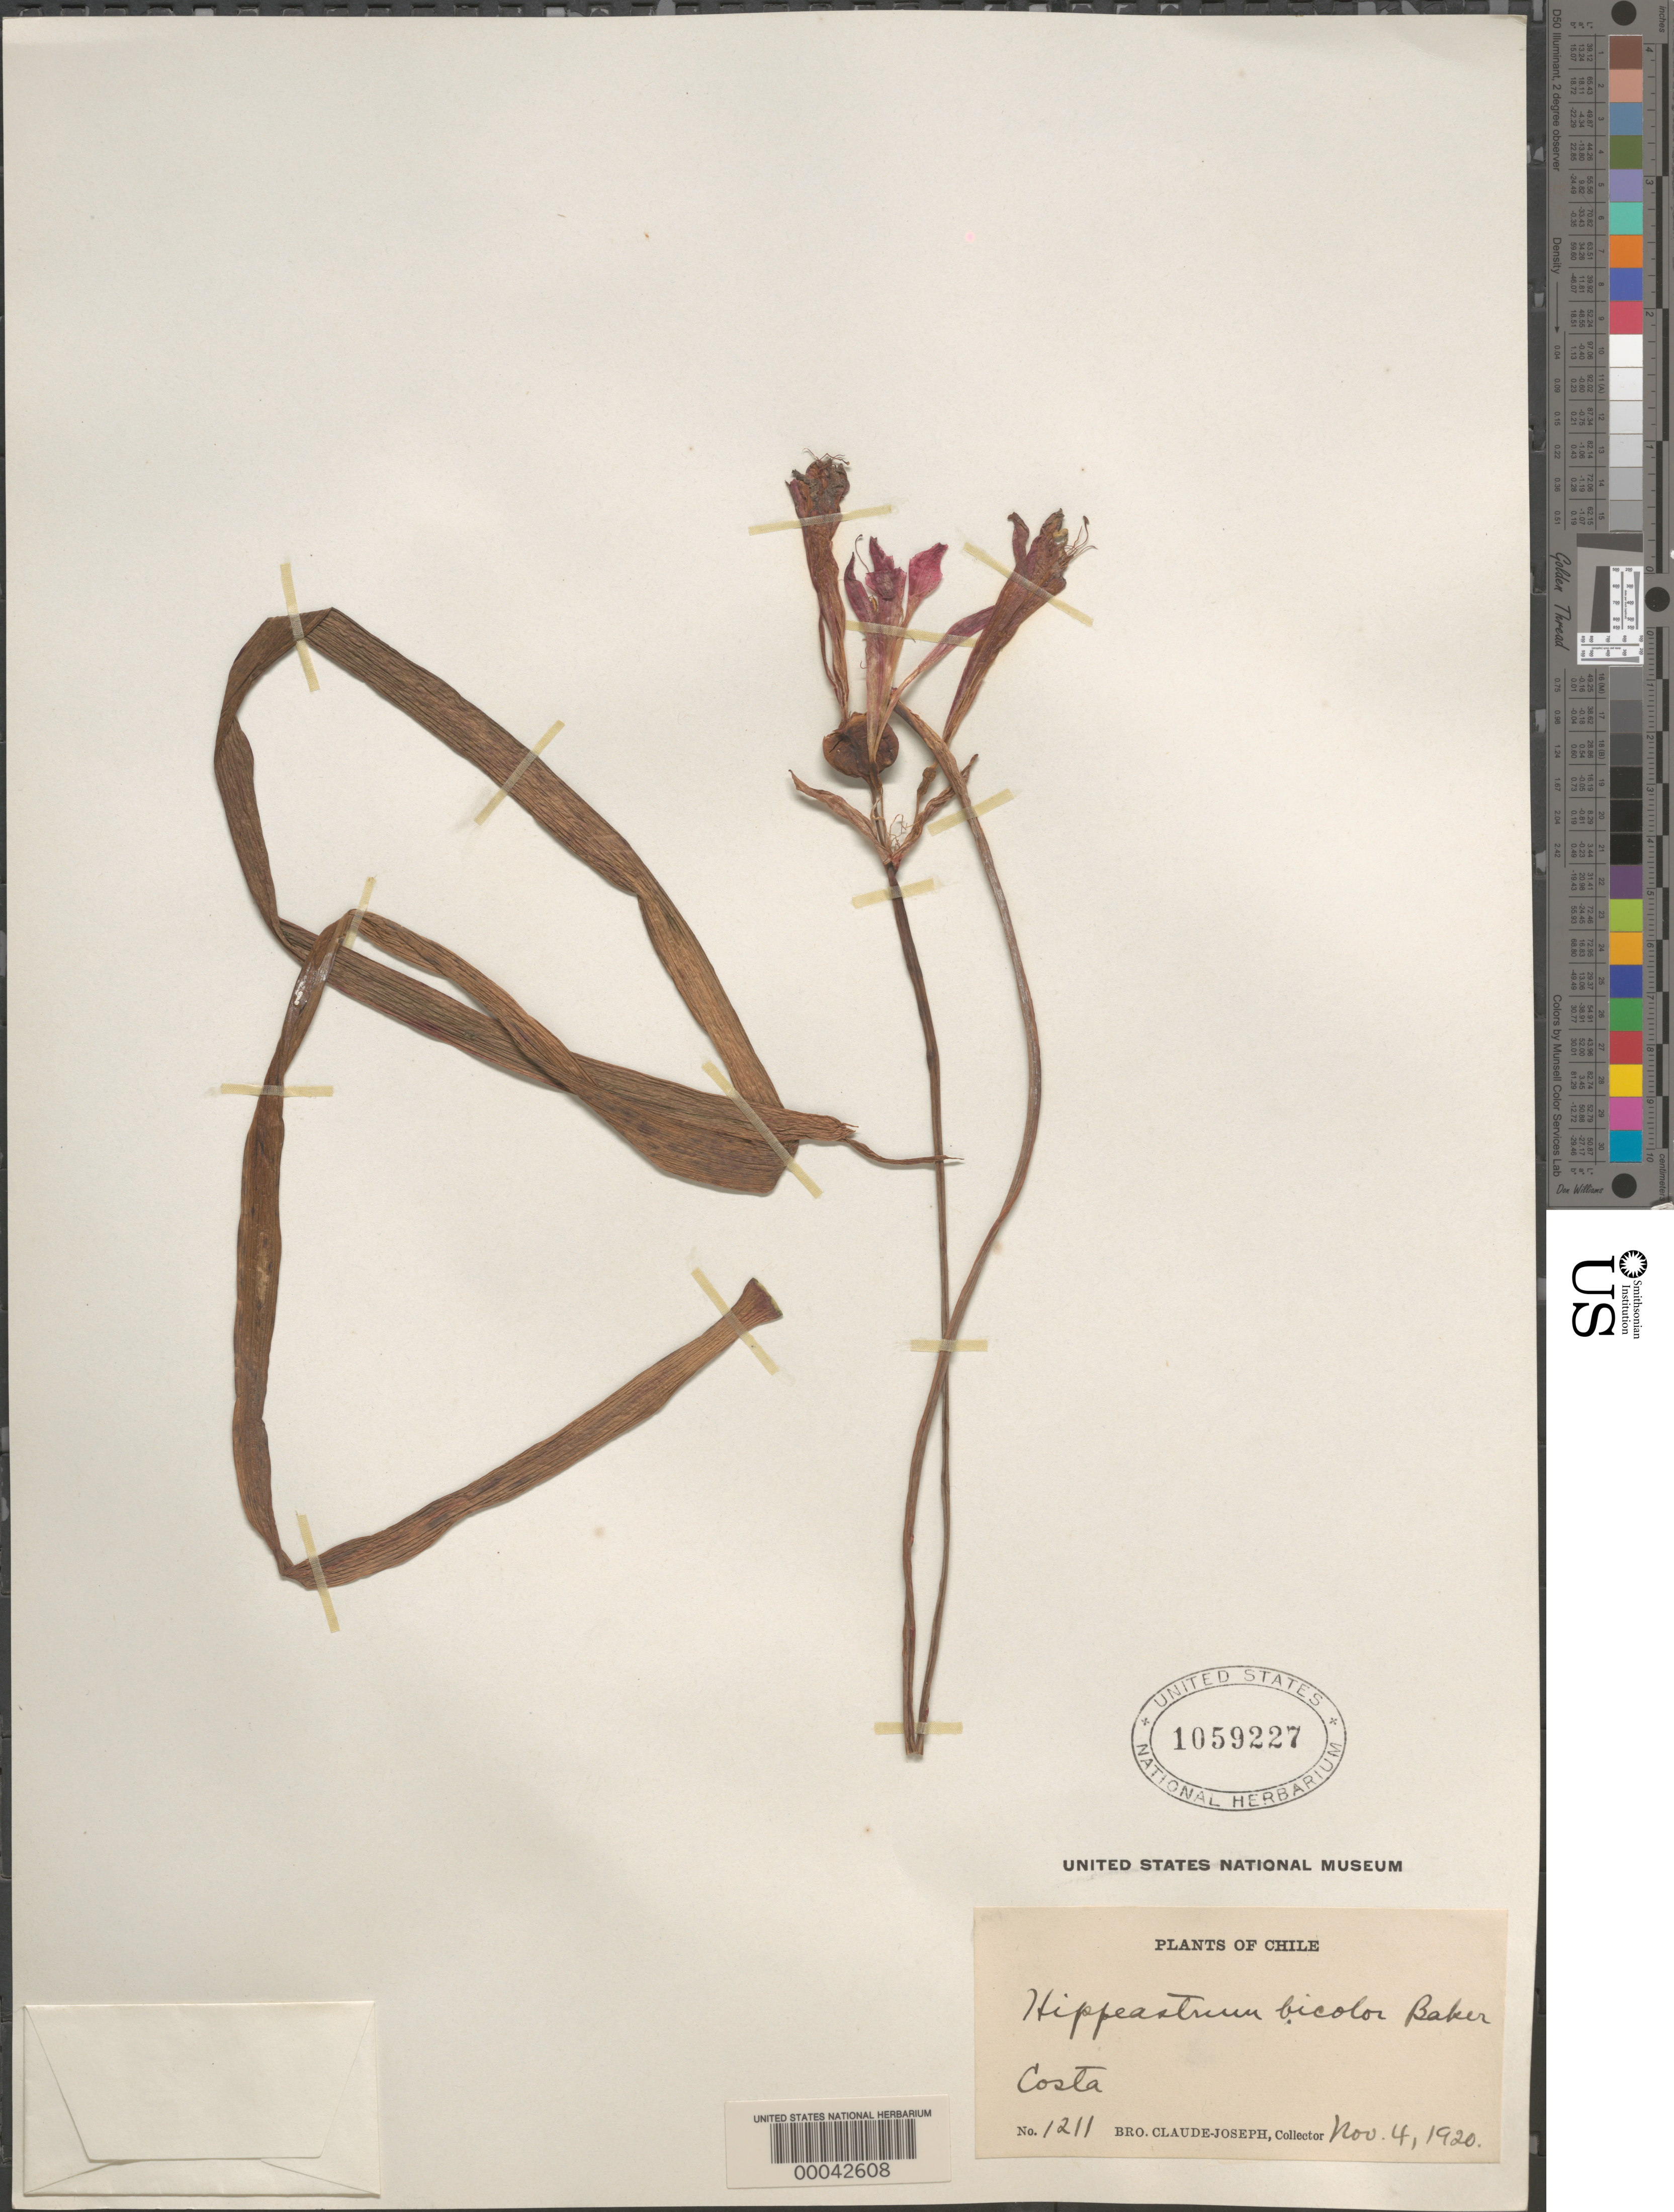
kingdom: Plantae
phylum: Tracheophyta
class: Liliopsida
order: Asparagales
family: Amaryllidaceae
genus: Hippeastrum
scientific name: Hippeastrum bicolor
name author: Baker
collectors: Bro. Claude-Joseph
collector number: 1211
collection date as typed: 04 Nov 1920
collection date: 1920-11-04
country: Chile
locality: Costa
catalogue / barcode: US 1059227